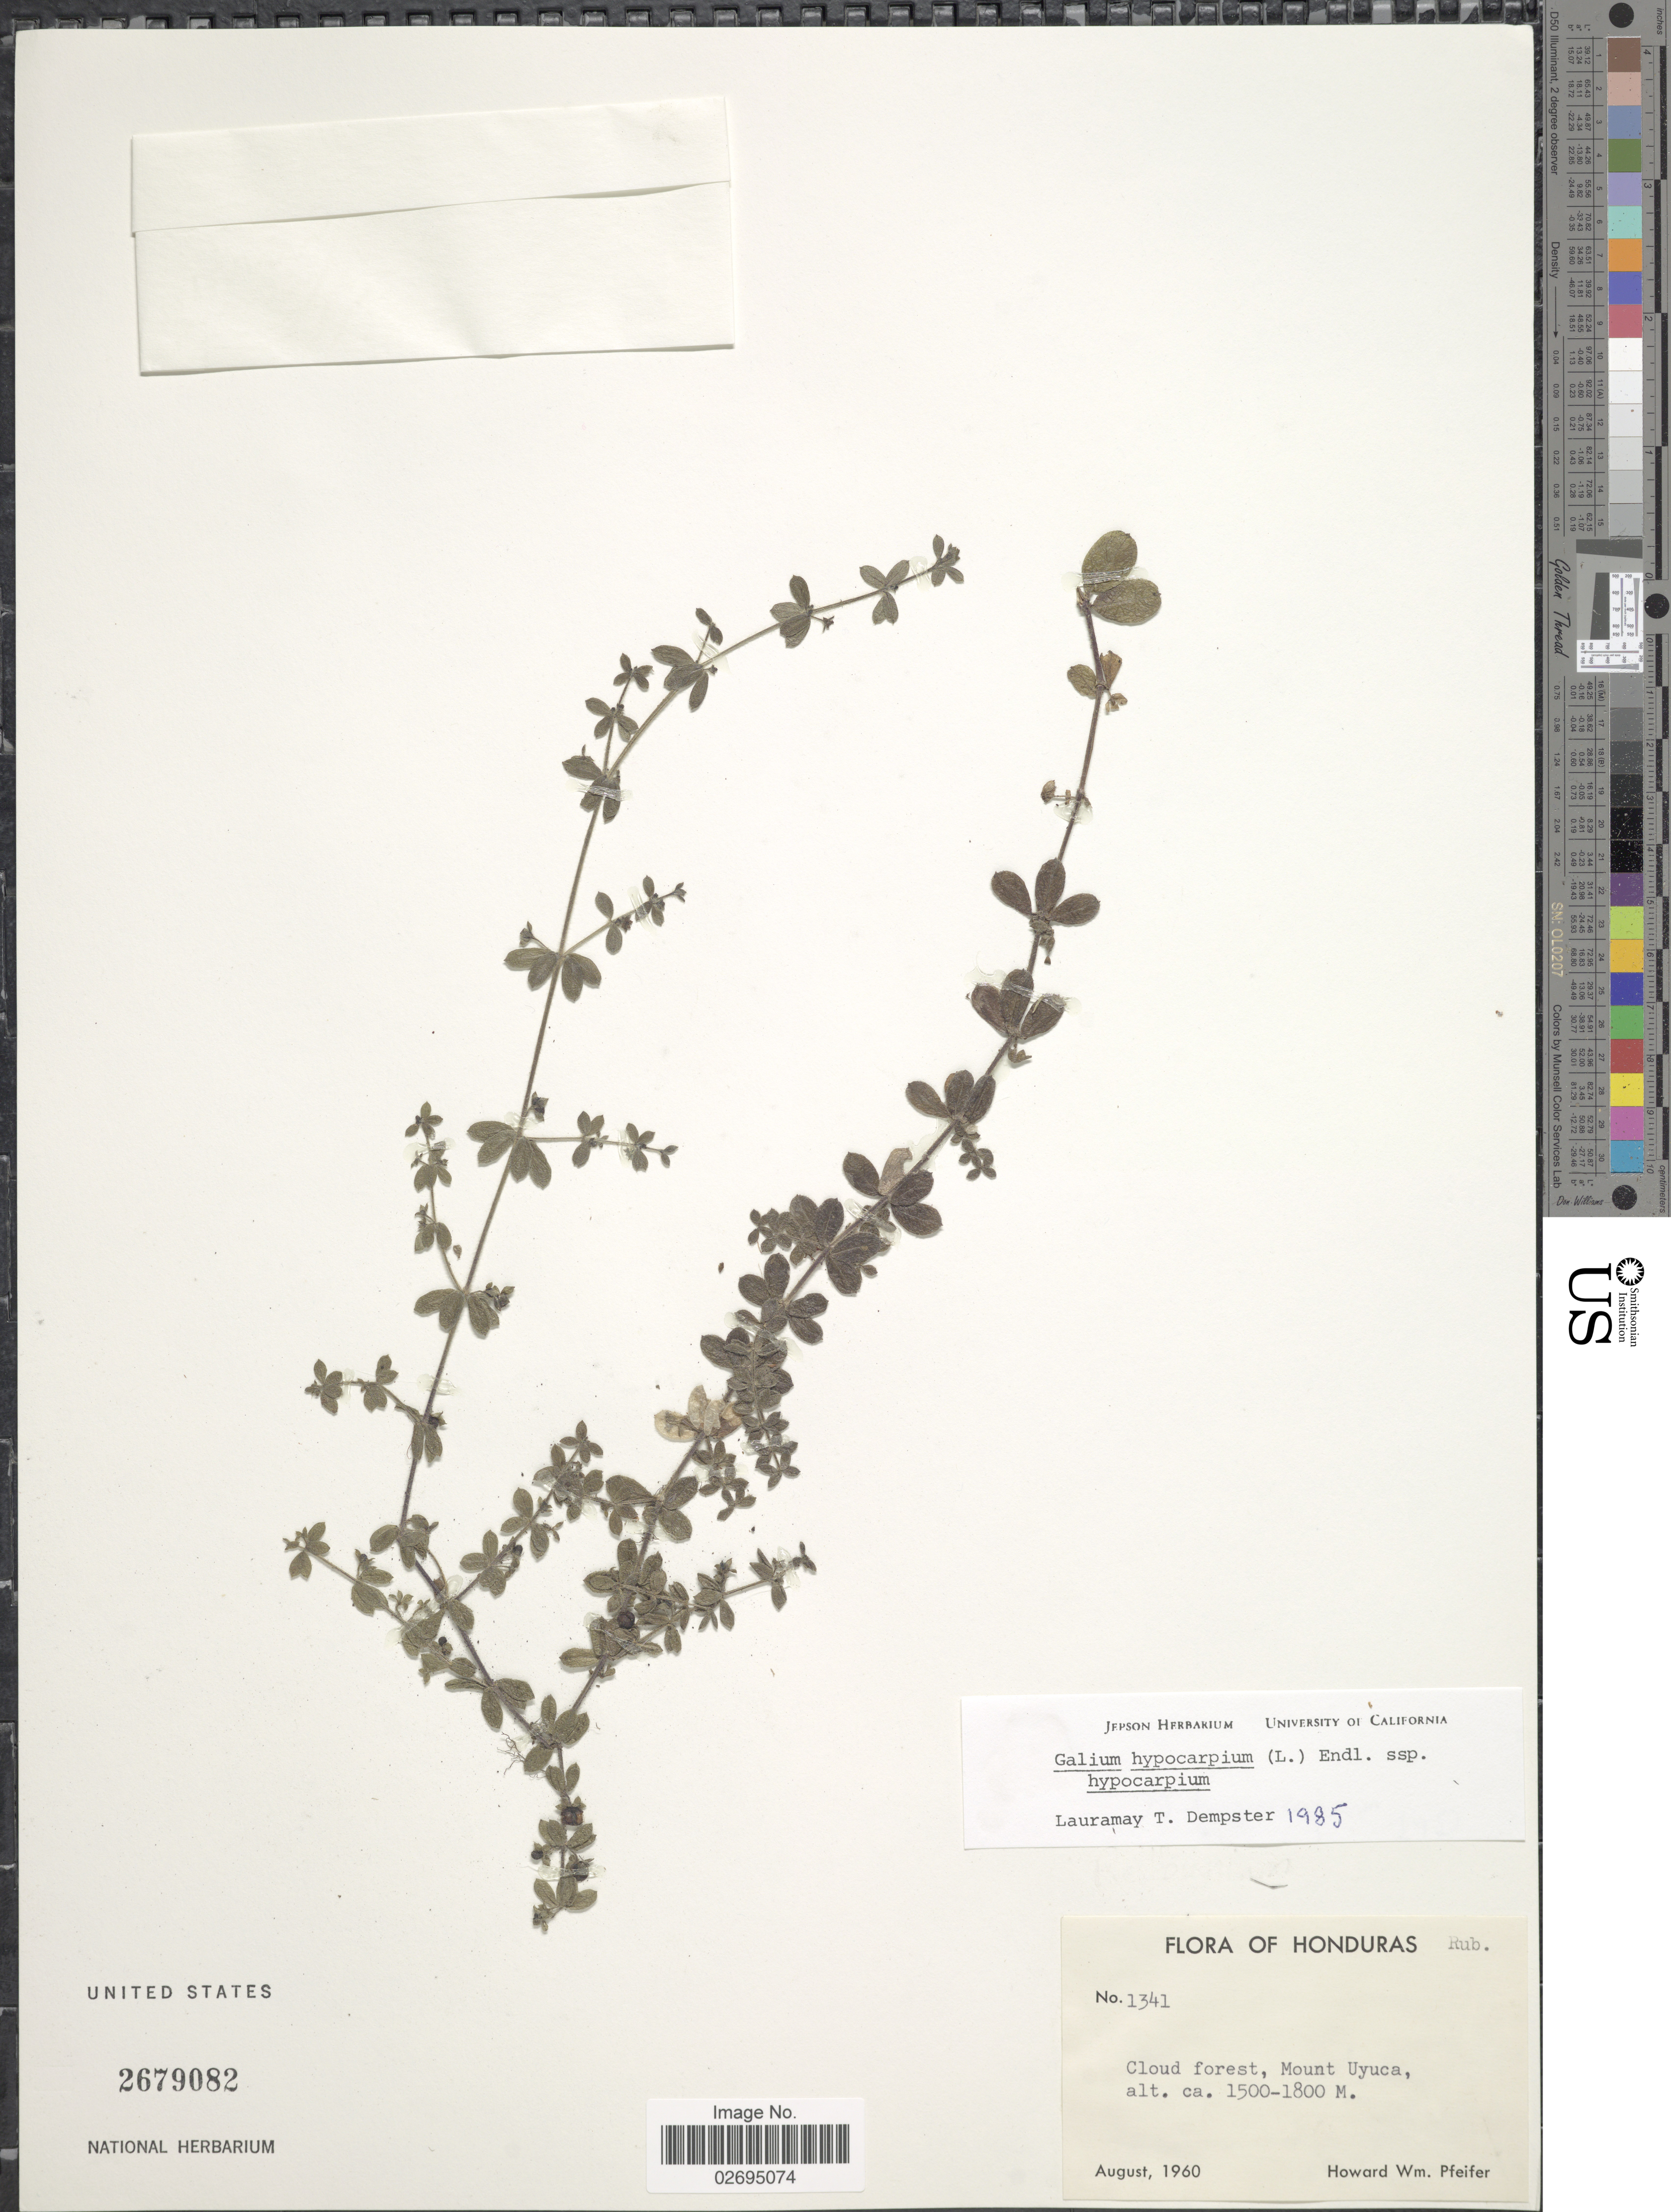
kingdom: Plantae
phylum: Tracheophyta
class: Magnoliopsida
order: Gentianales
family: Rubiaceae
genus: Galium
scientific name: Galium hypocarpium subsp. hypocarpium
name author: (L.) Endl. ex Griseb.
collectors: H. W. Pfeifer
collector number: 1341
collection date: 1960-08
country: Honduras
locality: Mount Uyuca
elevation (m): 1500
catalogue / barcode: US 2679082